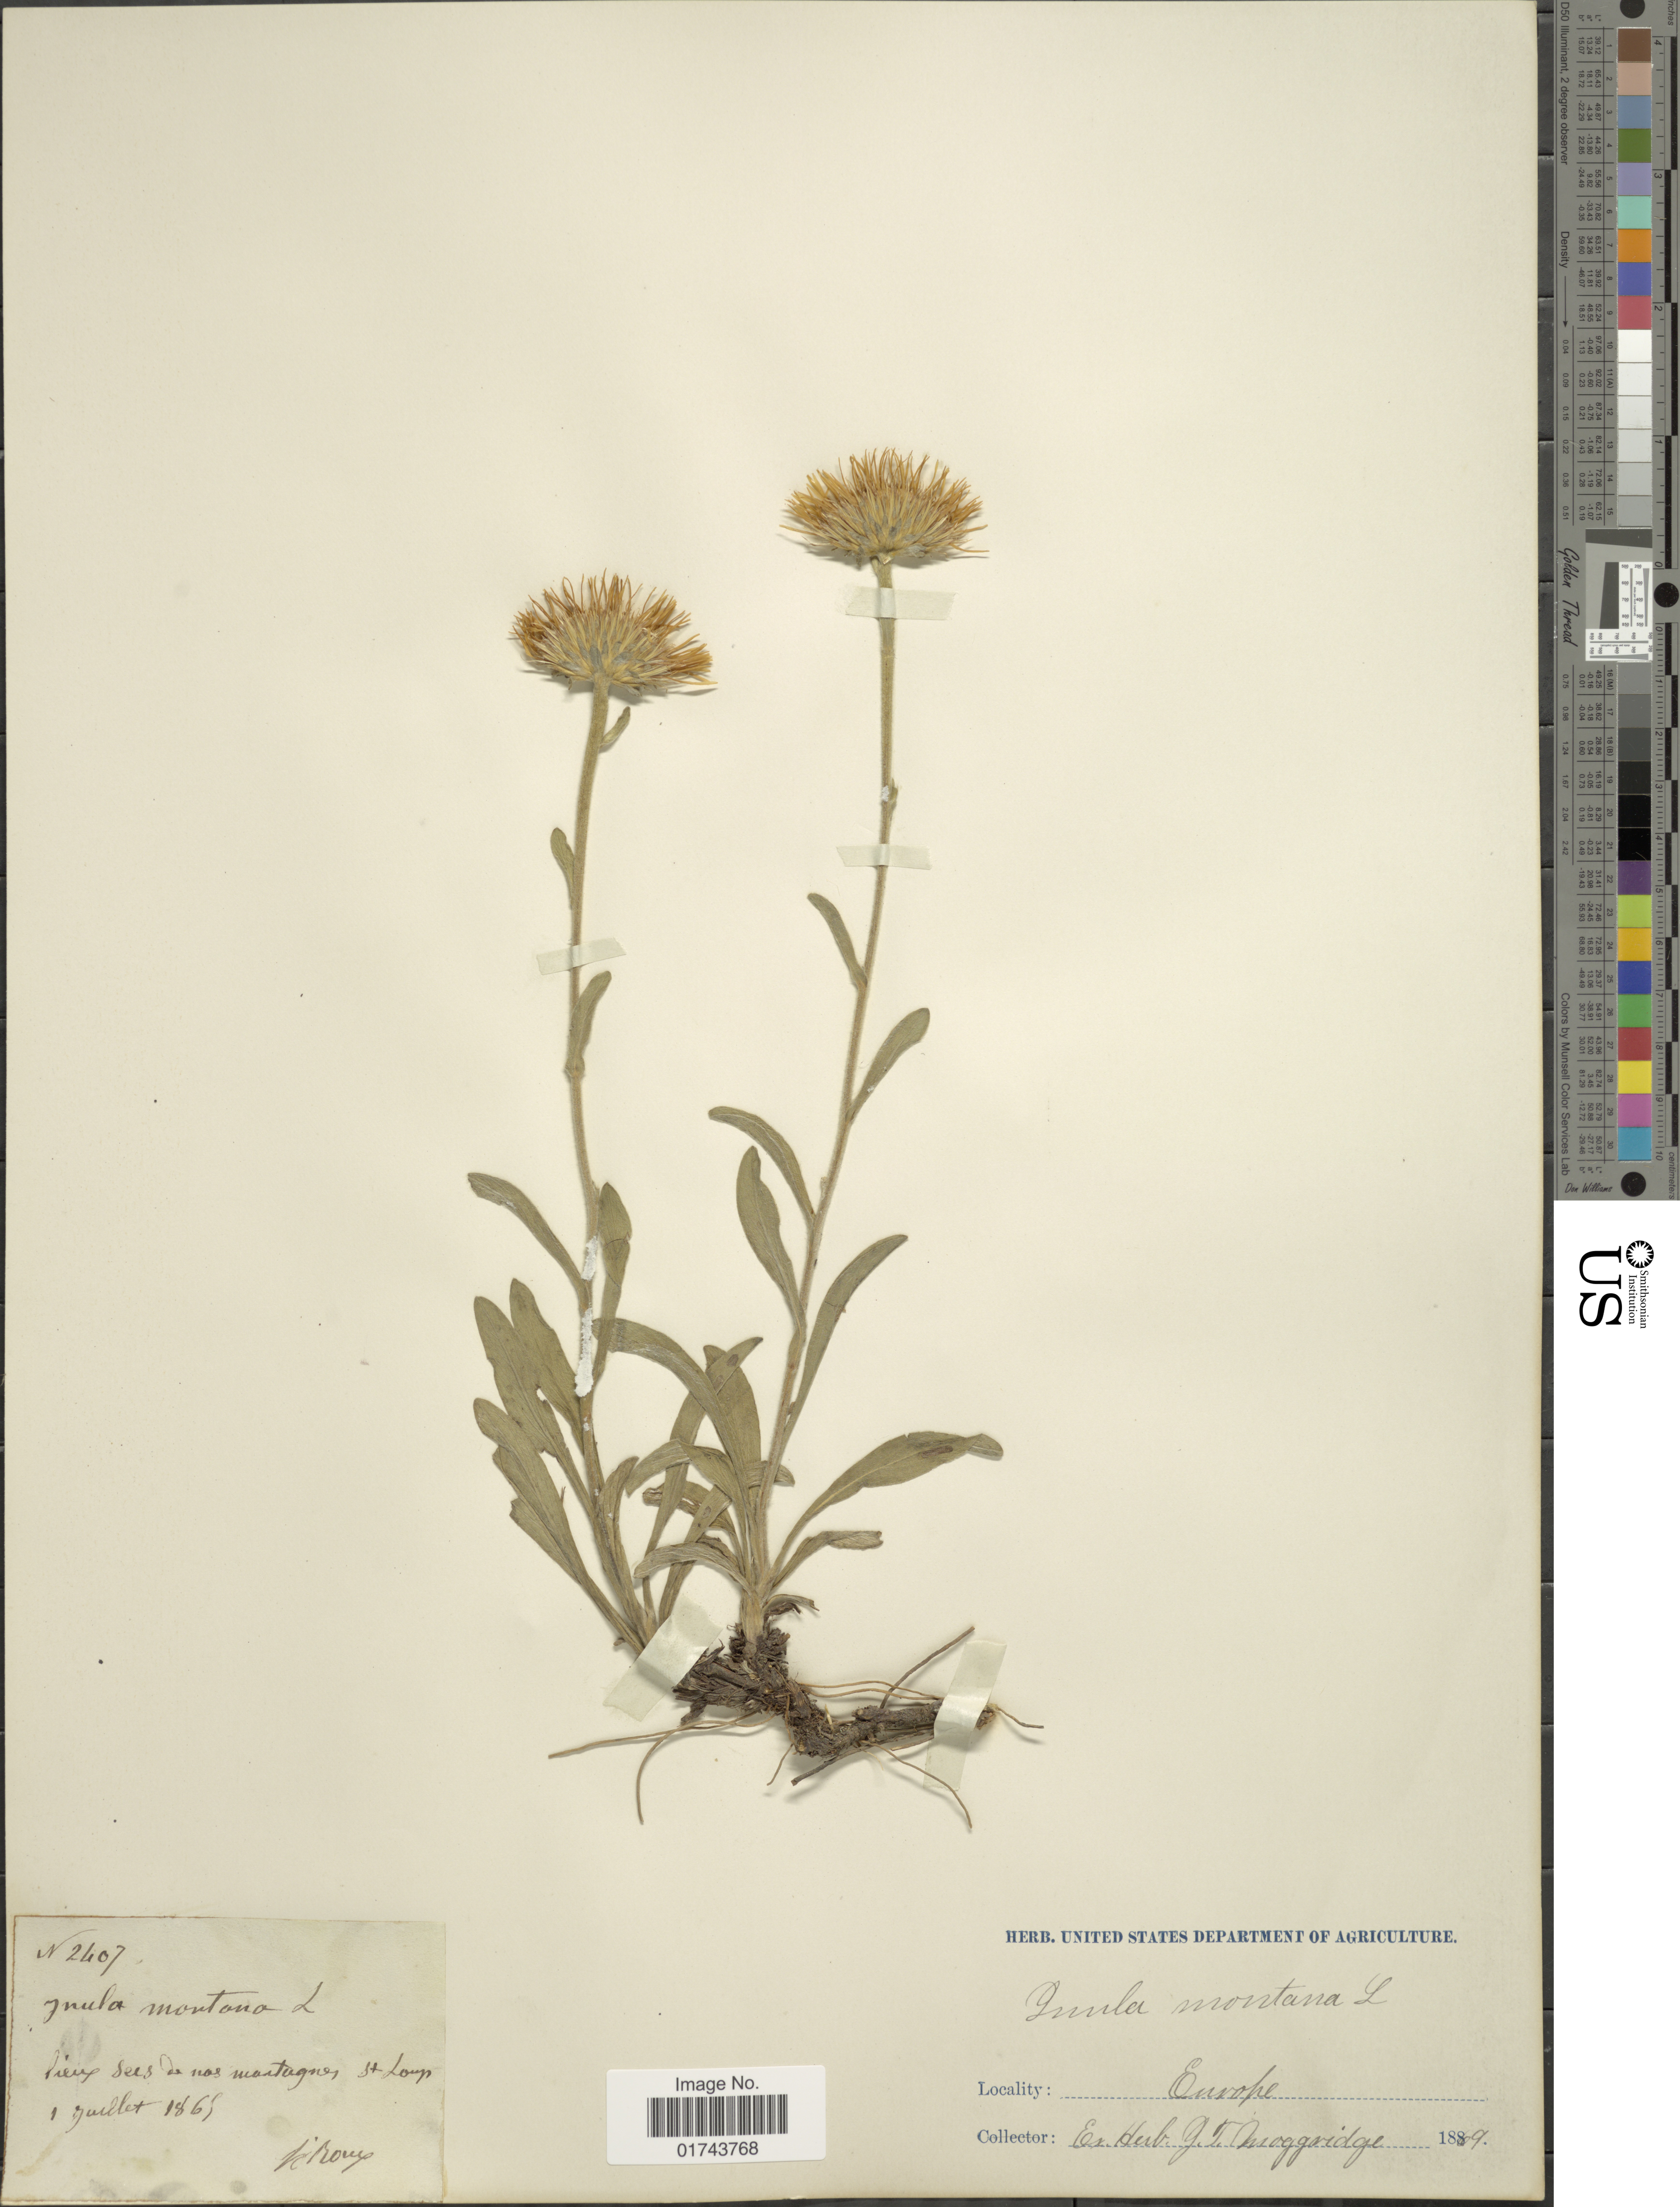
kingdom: Plantae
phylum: Tracheophyta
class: Magnoliopsida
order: Asterales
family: Asteraceae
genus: Inula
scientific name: Inula montana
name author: L.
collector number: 2407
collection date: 1889-07-01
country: France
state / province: Auvergne-Rhône-Alpes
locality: Lieus Sees de nos martagnes, St Loup, Europe